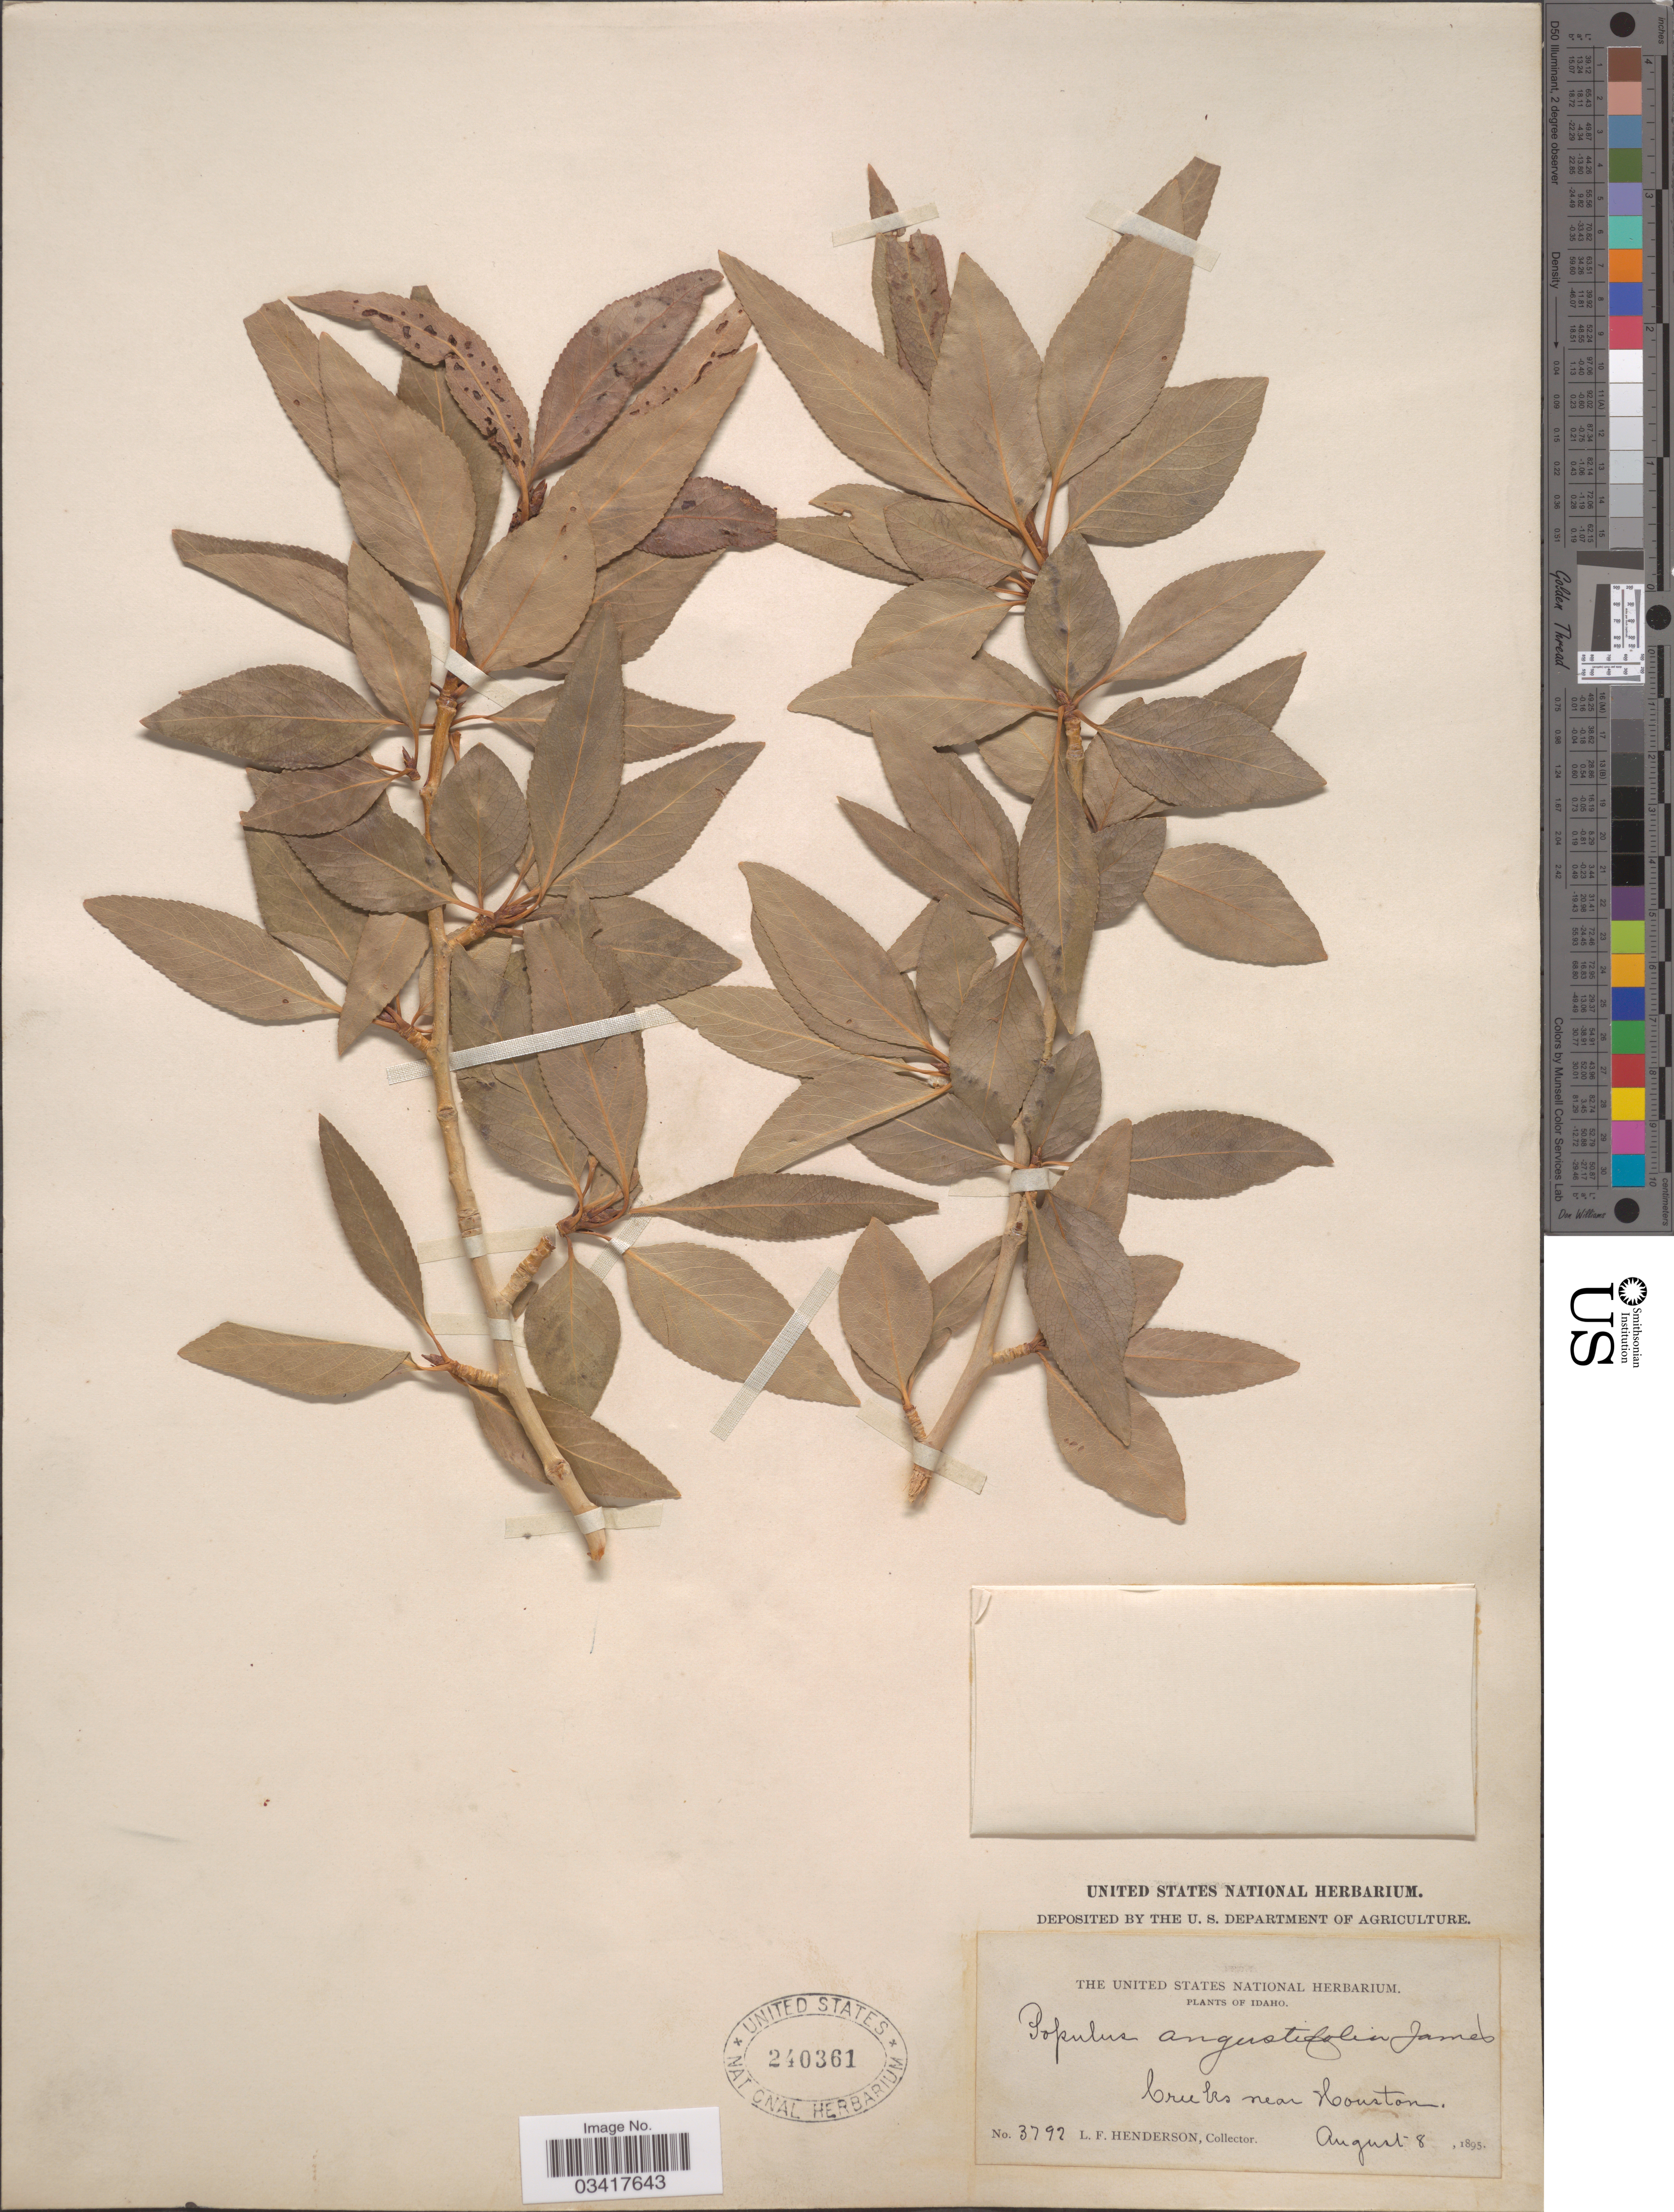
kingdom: Plantae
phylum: Tracheophyta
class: Magnoliopsida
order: Malpighiales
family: Salicaceae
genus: Populus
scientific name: Populus angustifolia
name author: E. James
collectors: L. Henderson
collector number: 3792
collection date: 1895-08-08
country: United States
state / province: Idaho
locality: Creeks near Houston.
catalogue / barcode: US 240361